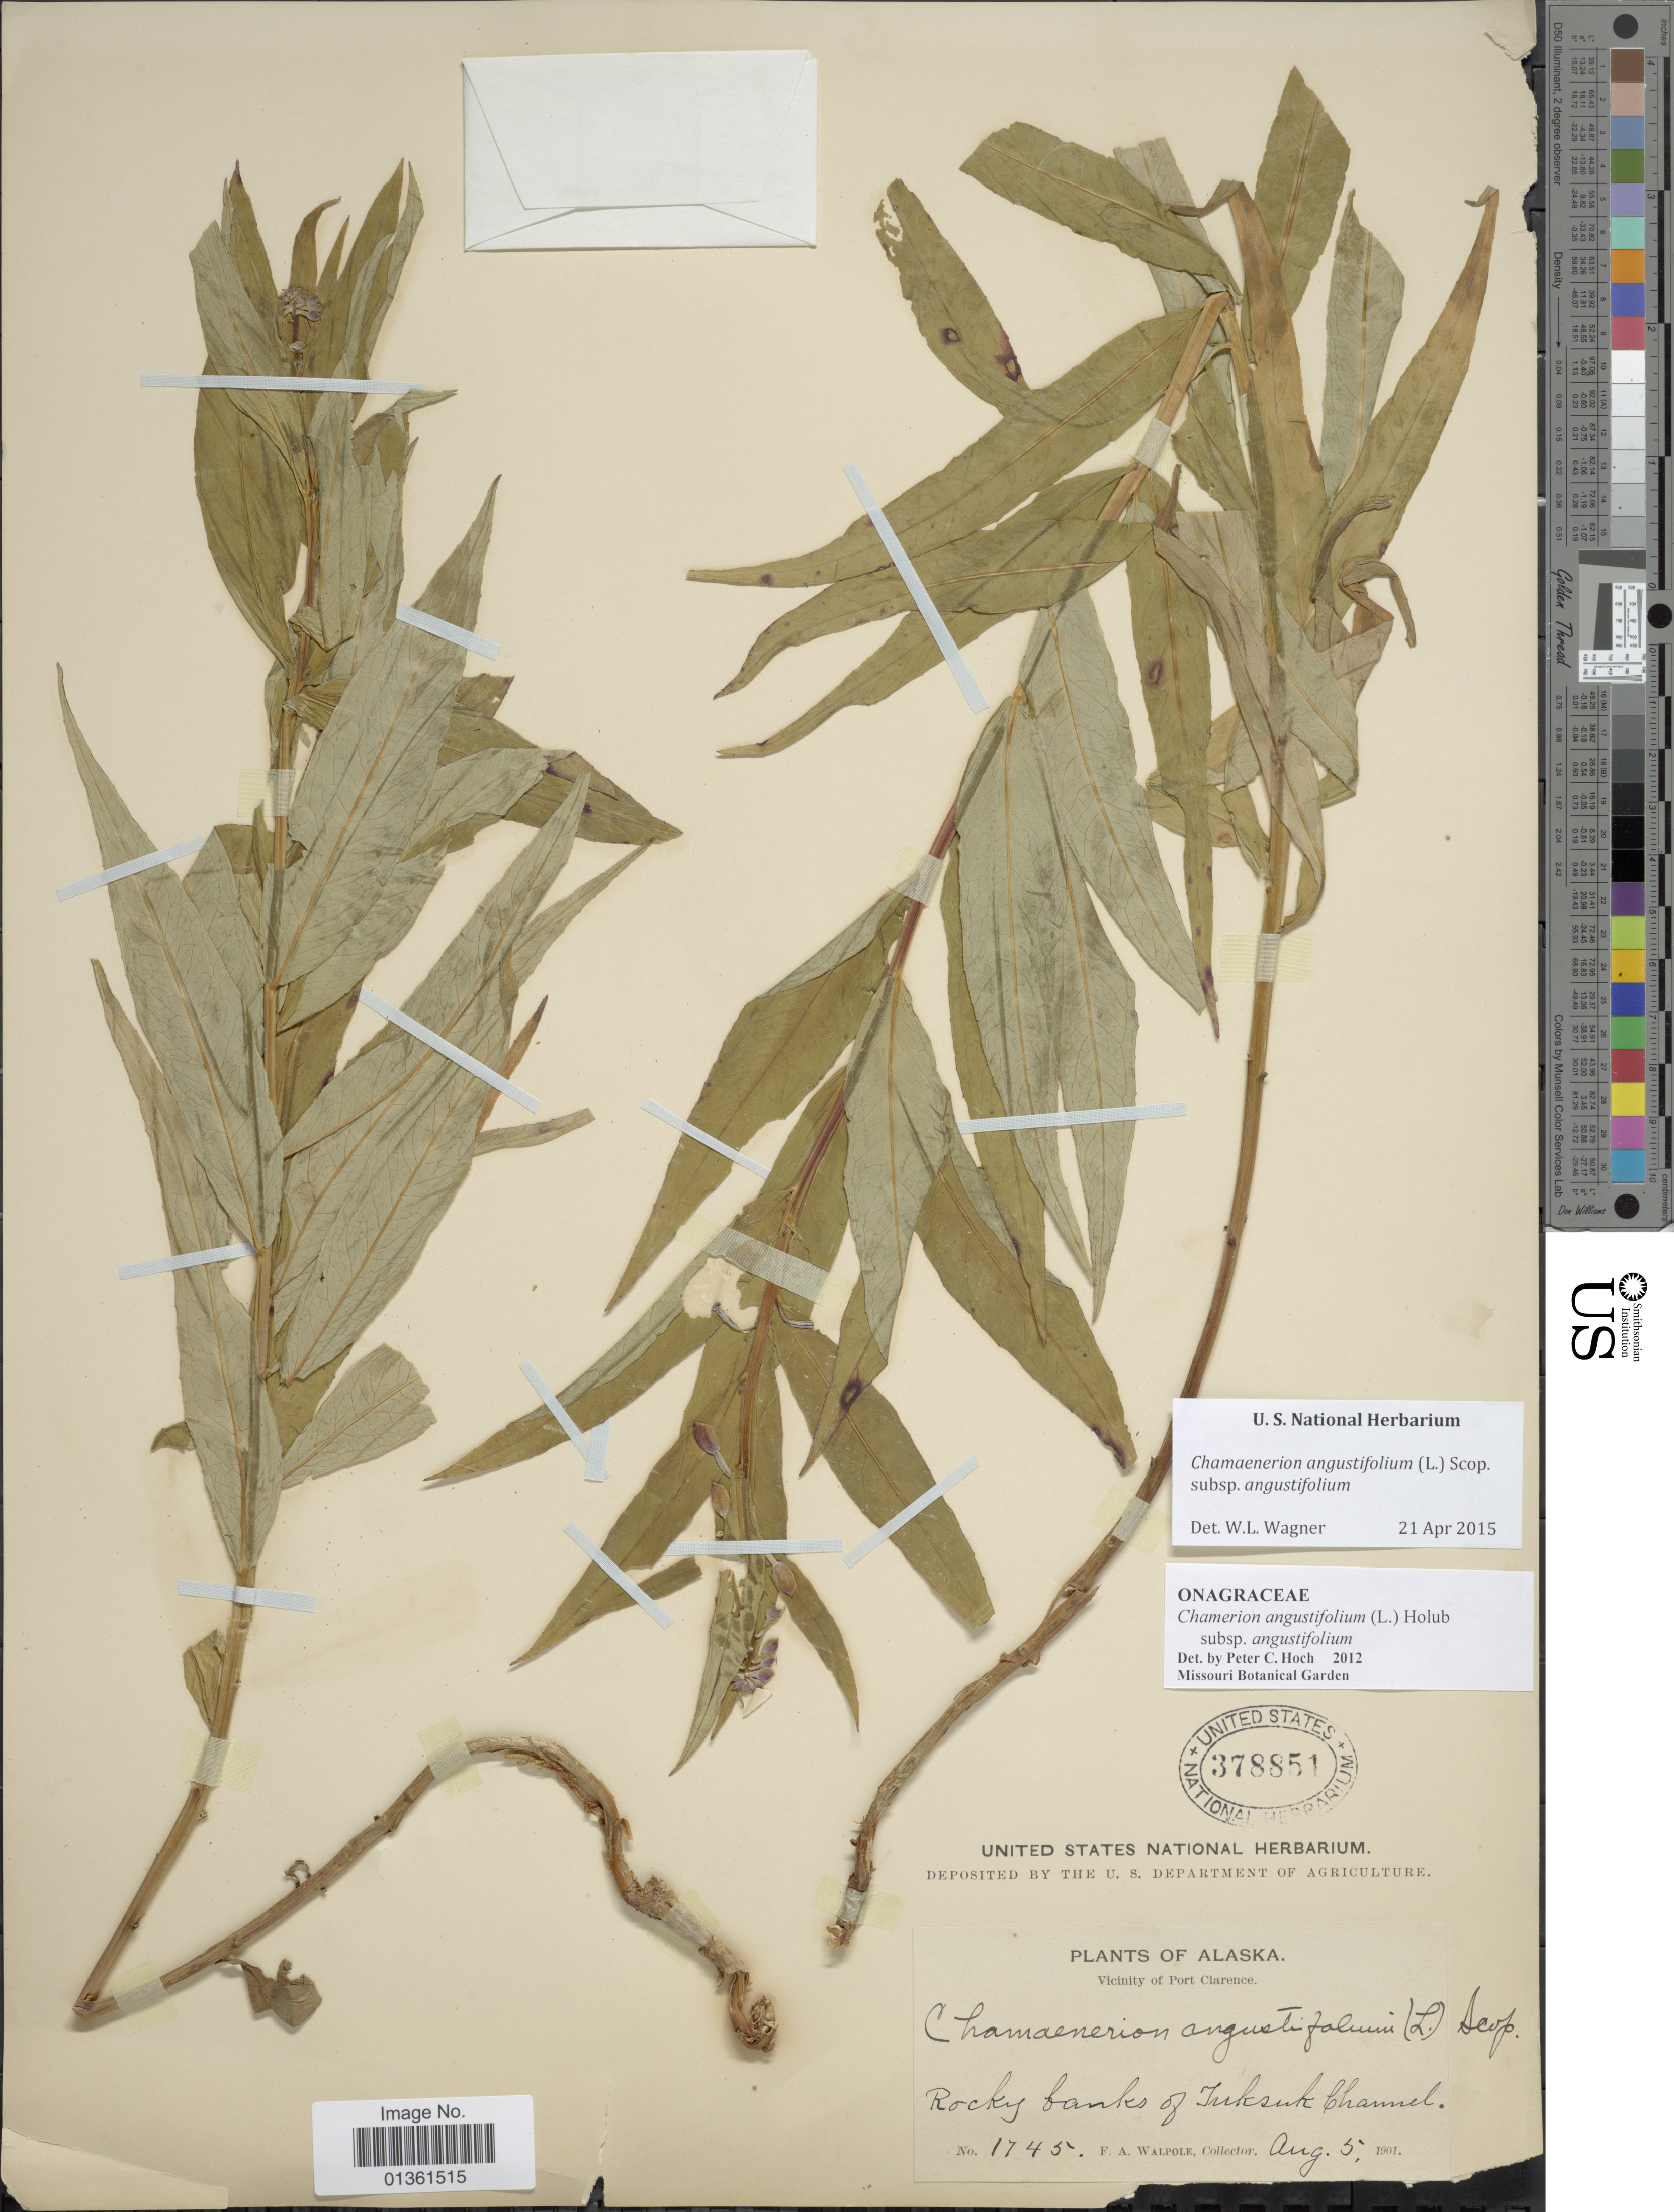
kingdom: Plantae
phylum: Tracheophyta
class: Magnoliopsida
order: Myrtales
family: Onagraceae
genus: Chamaenerion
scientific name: Chamaenerion angustifolium subsp. angustifolium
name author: (L.) Scop.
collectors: F. Walpole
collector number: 1745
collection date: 1901-08-05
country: United States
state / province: Alaska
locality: Vicinity of Port Clarence. Rocky banks of Tuksuk Channel.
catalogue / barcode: US 378851